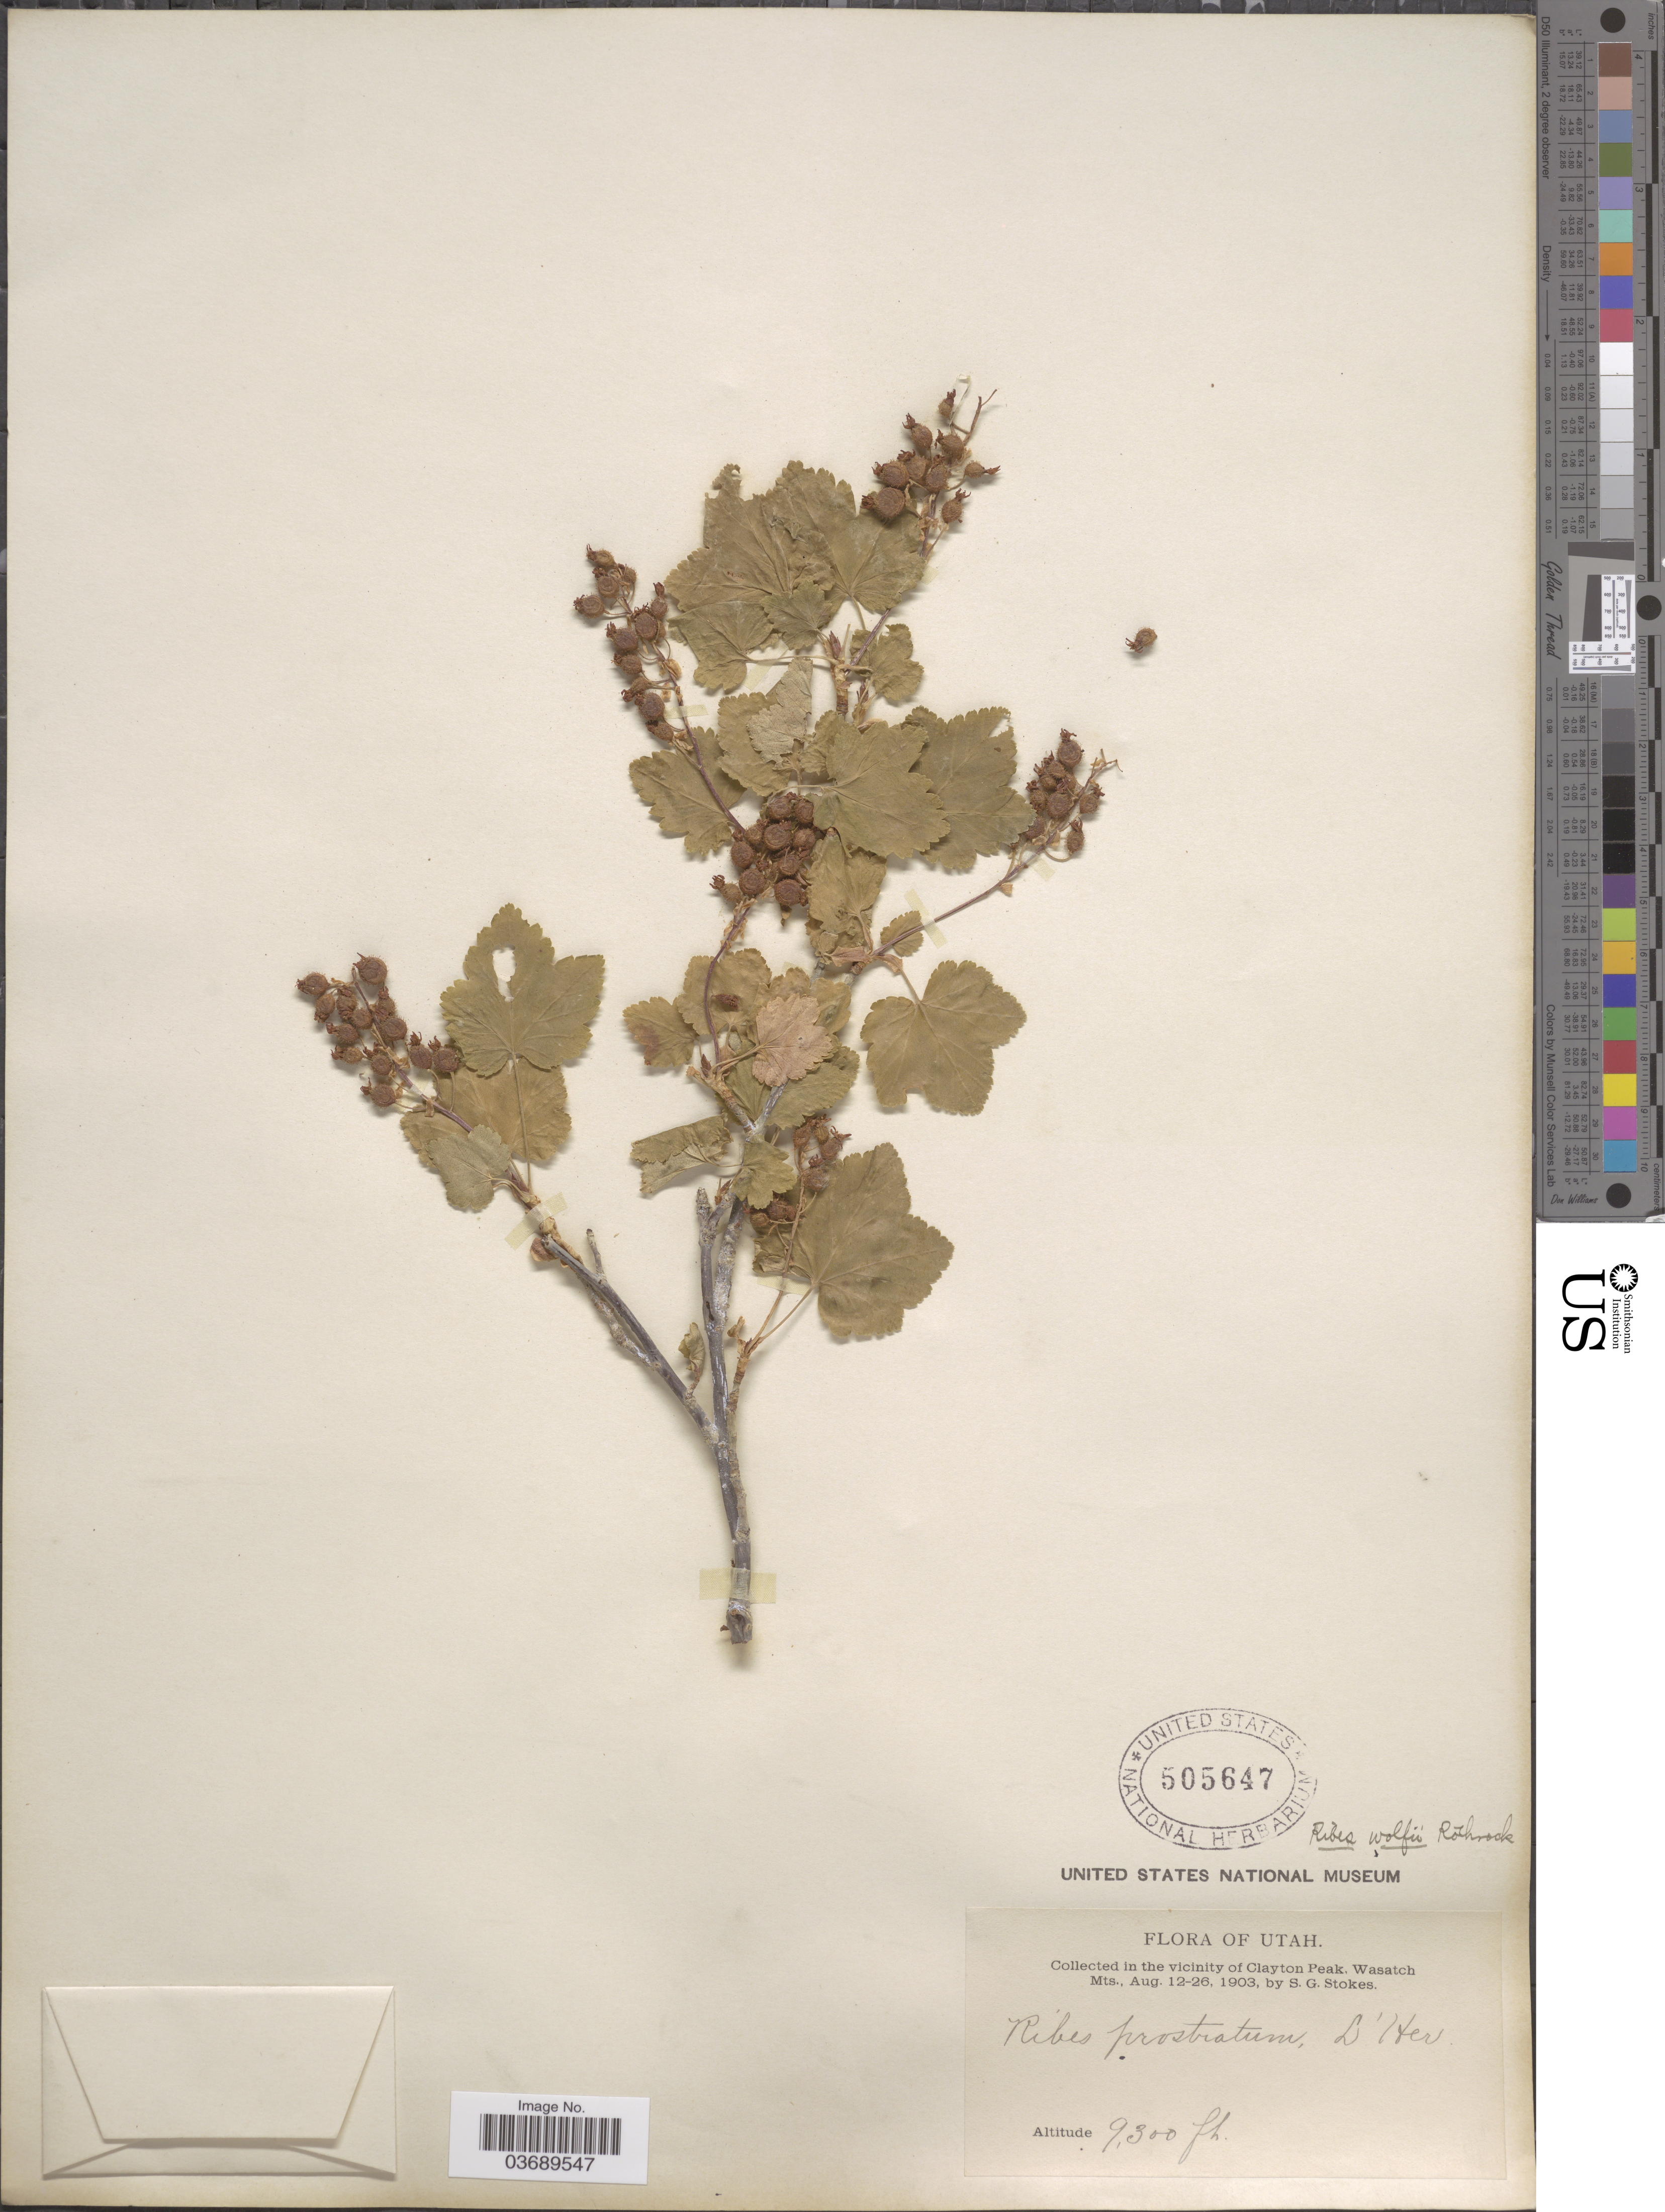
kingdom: Plantae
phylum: Tracheophyta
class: Magnoliopsida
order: Saxifragales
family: Grossulariaceae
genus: Ribes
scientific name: Ribes wolfii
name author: Rothr.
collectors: S. G. Stokes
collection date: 1903-08-12/1903-08-26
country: United States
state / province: Utah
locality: Vicinity of Clayton Peak, Wasatch Mts.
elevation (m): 2835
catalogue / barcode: US 505647